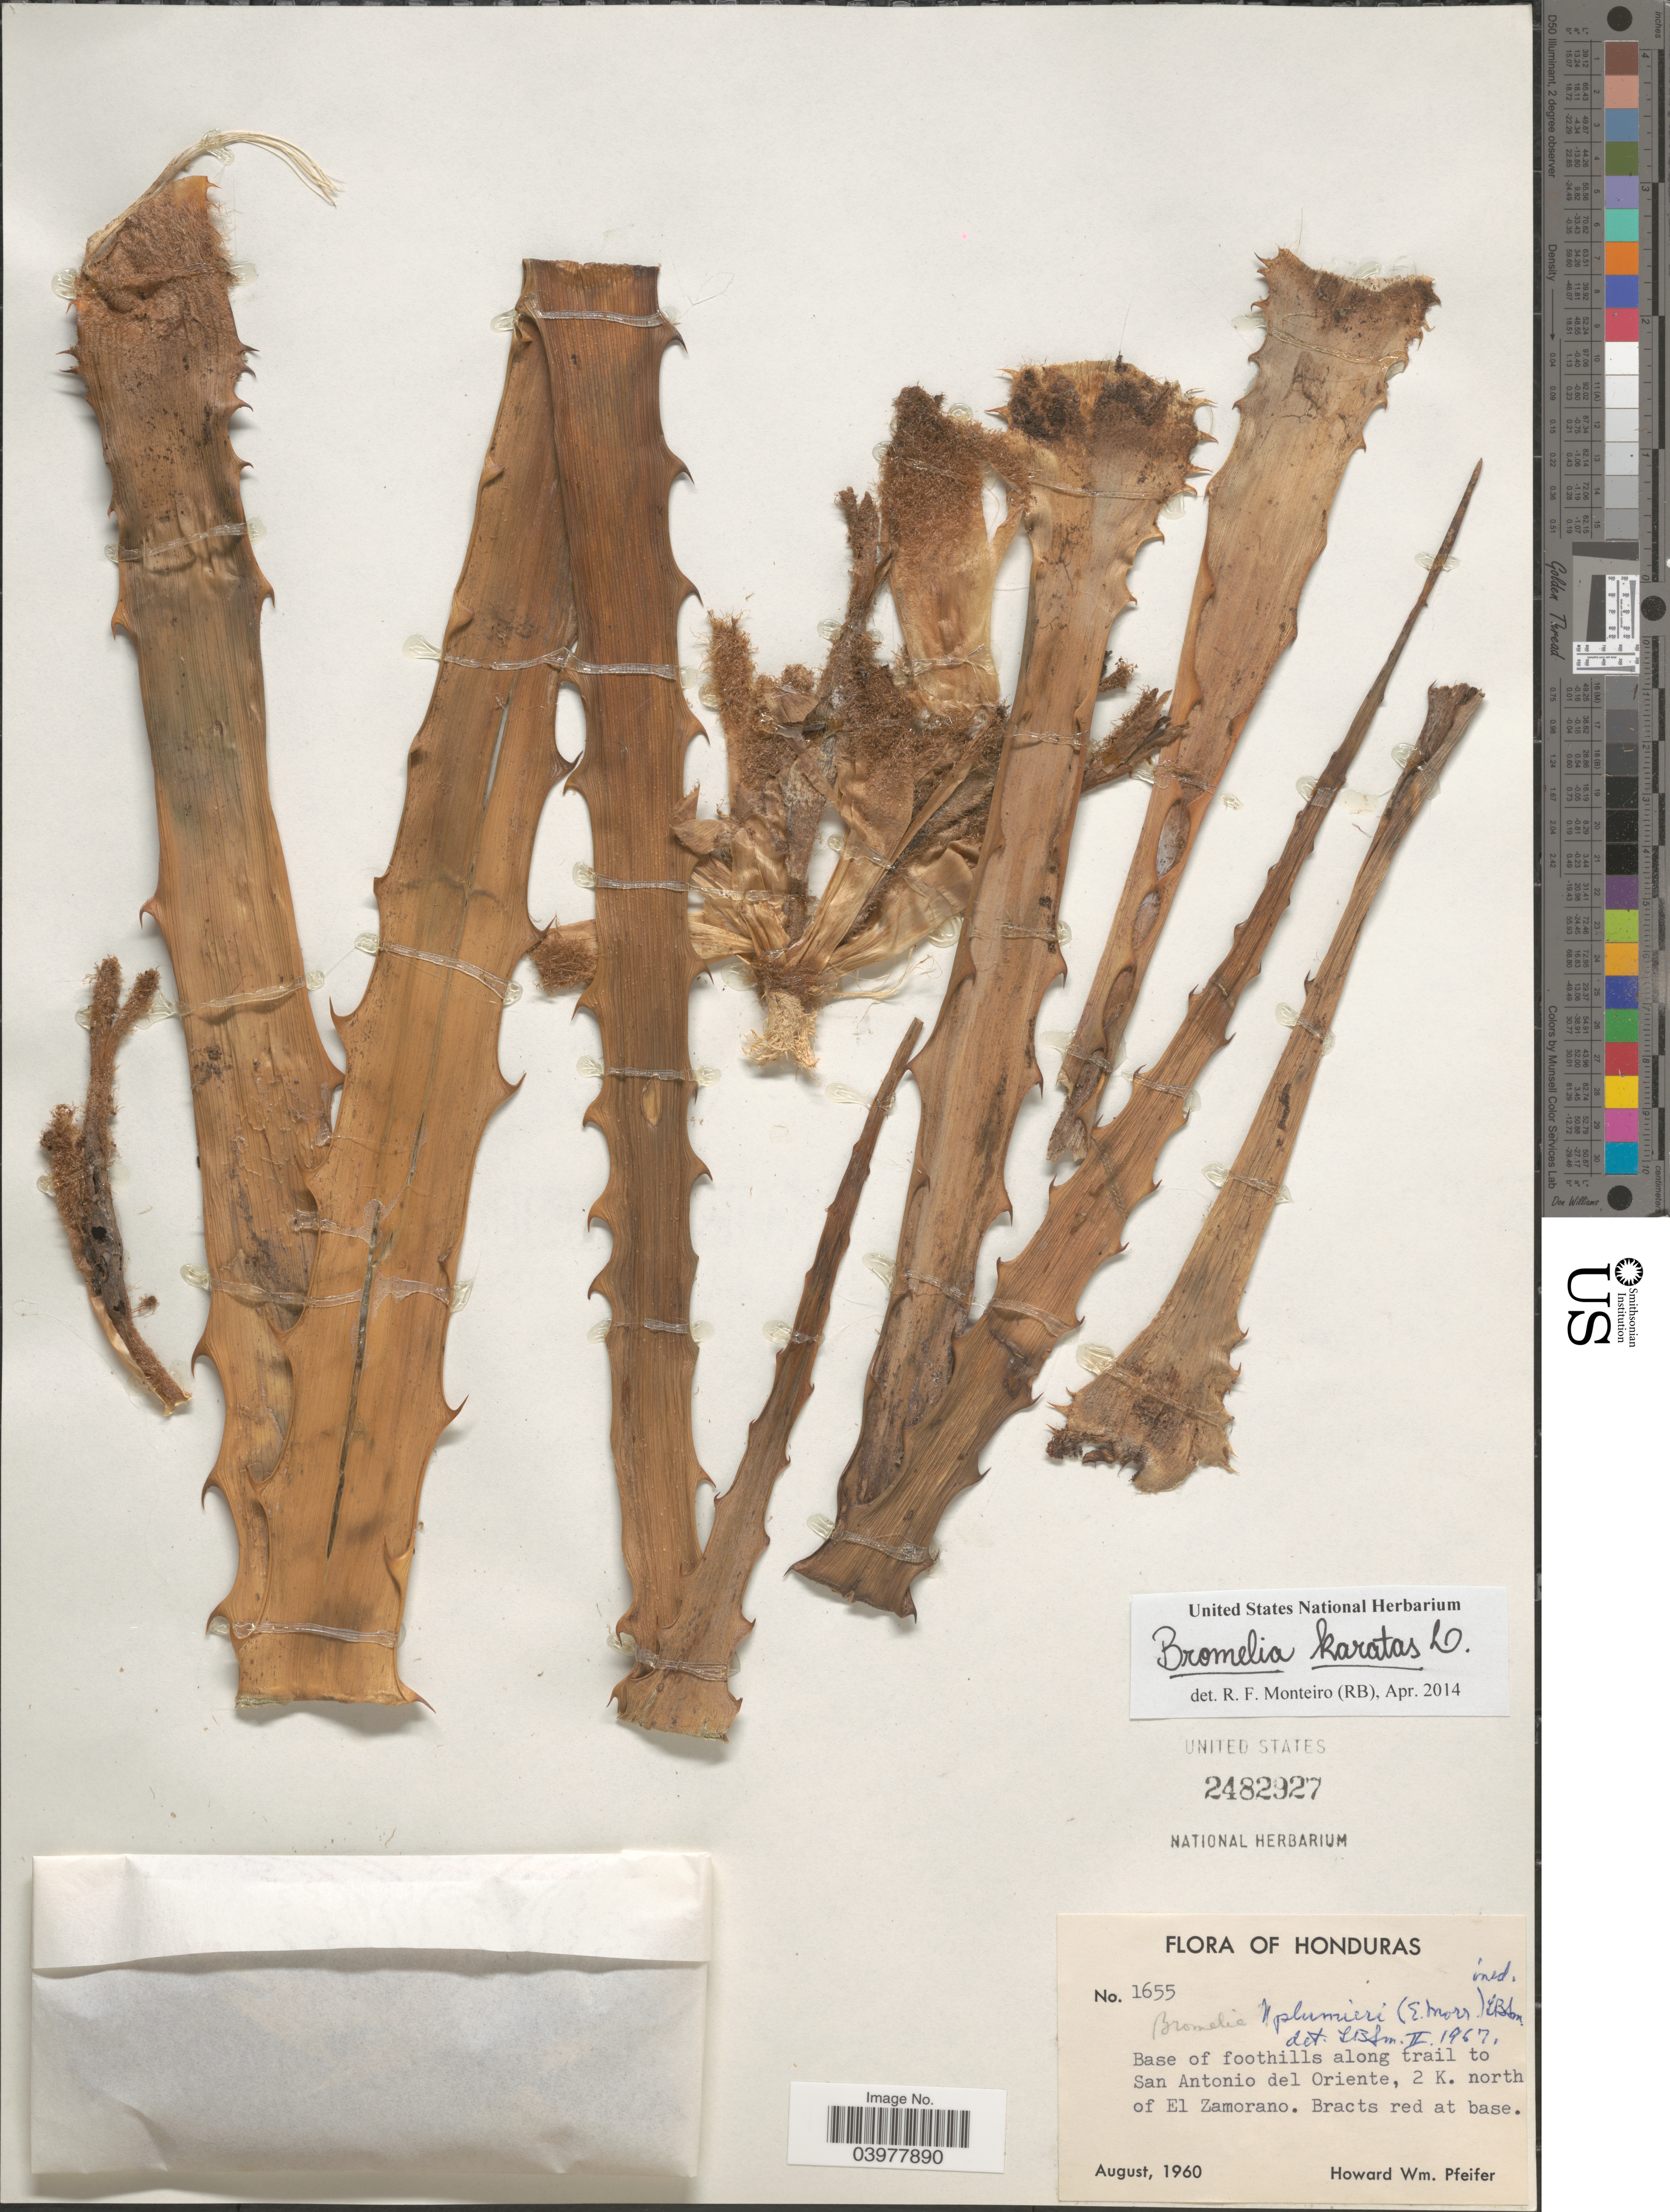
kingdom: Plantae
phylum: Tracheophyta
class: Liliopsida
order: Poales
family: Bromeliaceae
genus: Bromelia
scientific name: Bromelia karatas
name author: L.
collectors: H. W. Pfeifer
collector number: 1655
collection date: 1960-08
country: Honduras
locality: Base of foothills along trail to San Antonio del Oriente, 2 K. north of El Zamorano.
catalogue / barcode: US 2482927